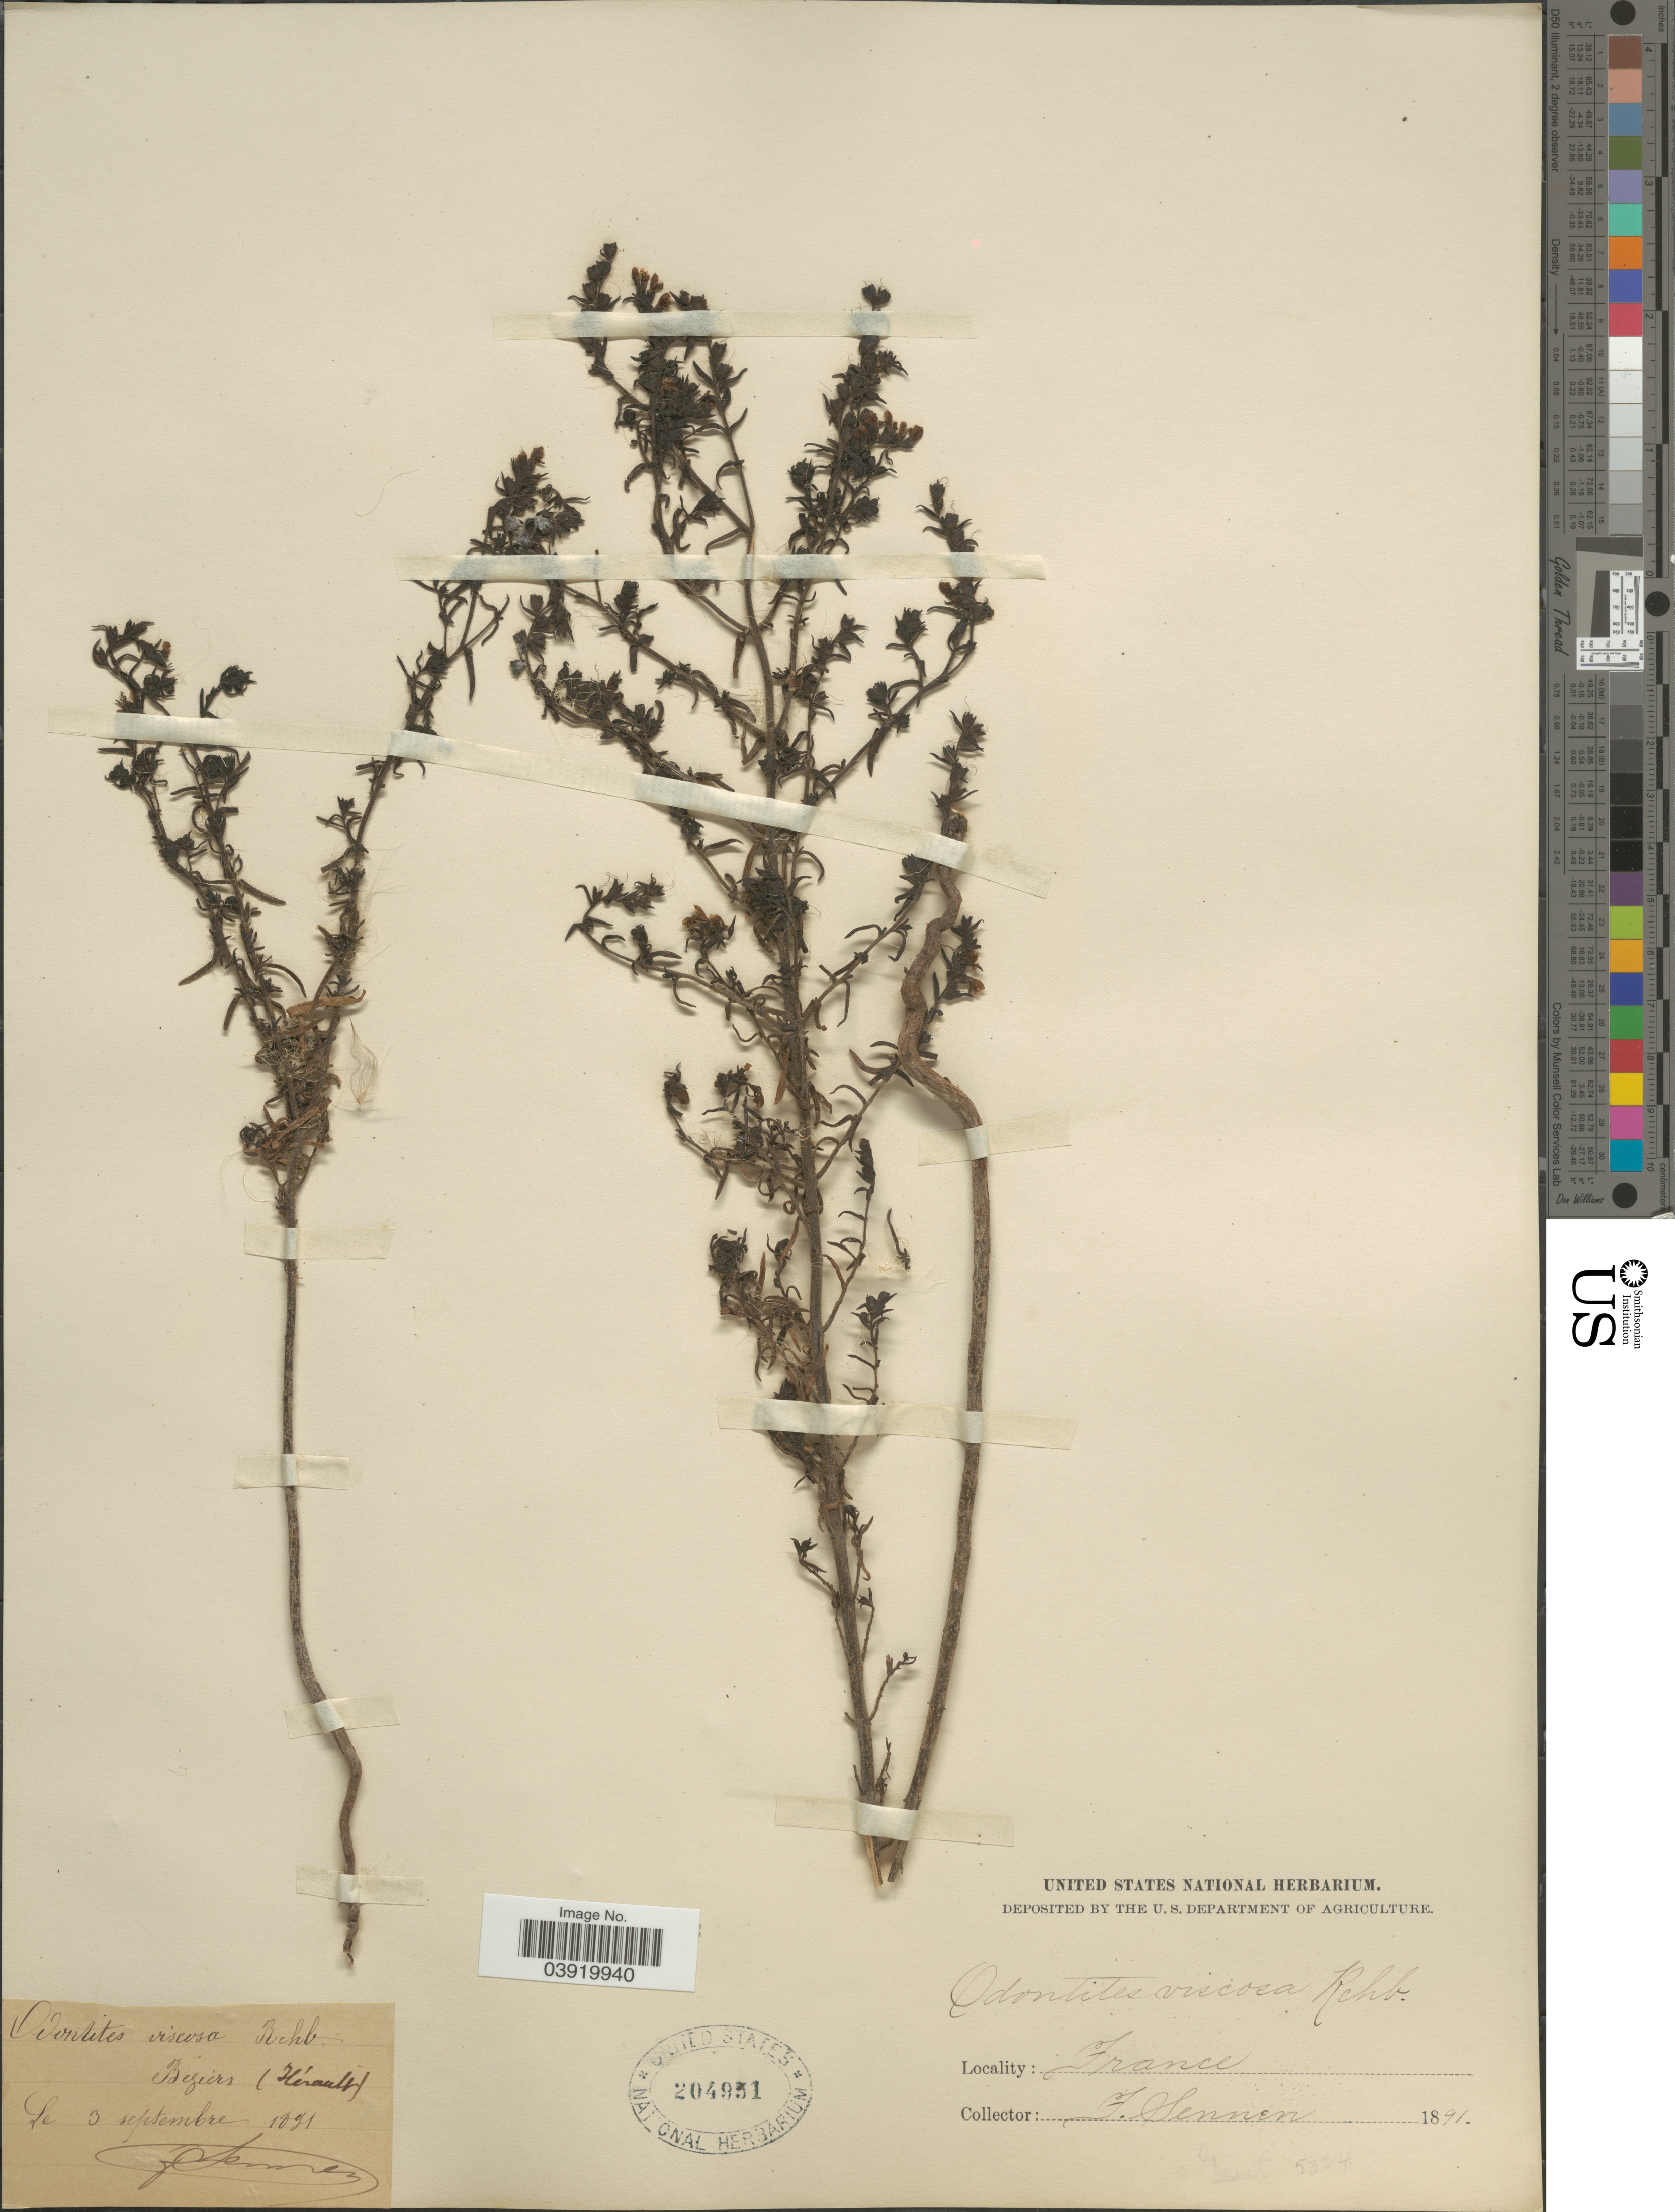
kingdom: Plantae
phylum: Tracheophyta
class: Magnoliopsida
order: Lamiales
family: Orobanchaceae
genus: Odontites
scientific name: Odontites viscosus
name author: (L.) Clairv.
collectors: E. Sennen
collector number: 5334*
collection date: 1891-09-03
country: France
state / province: Occitanie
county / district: Hérault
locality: Beziers (Hérault).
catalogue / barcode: US 204931